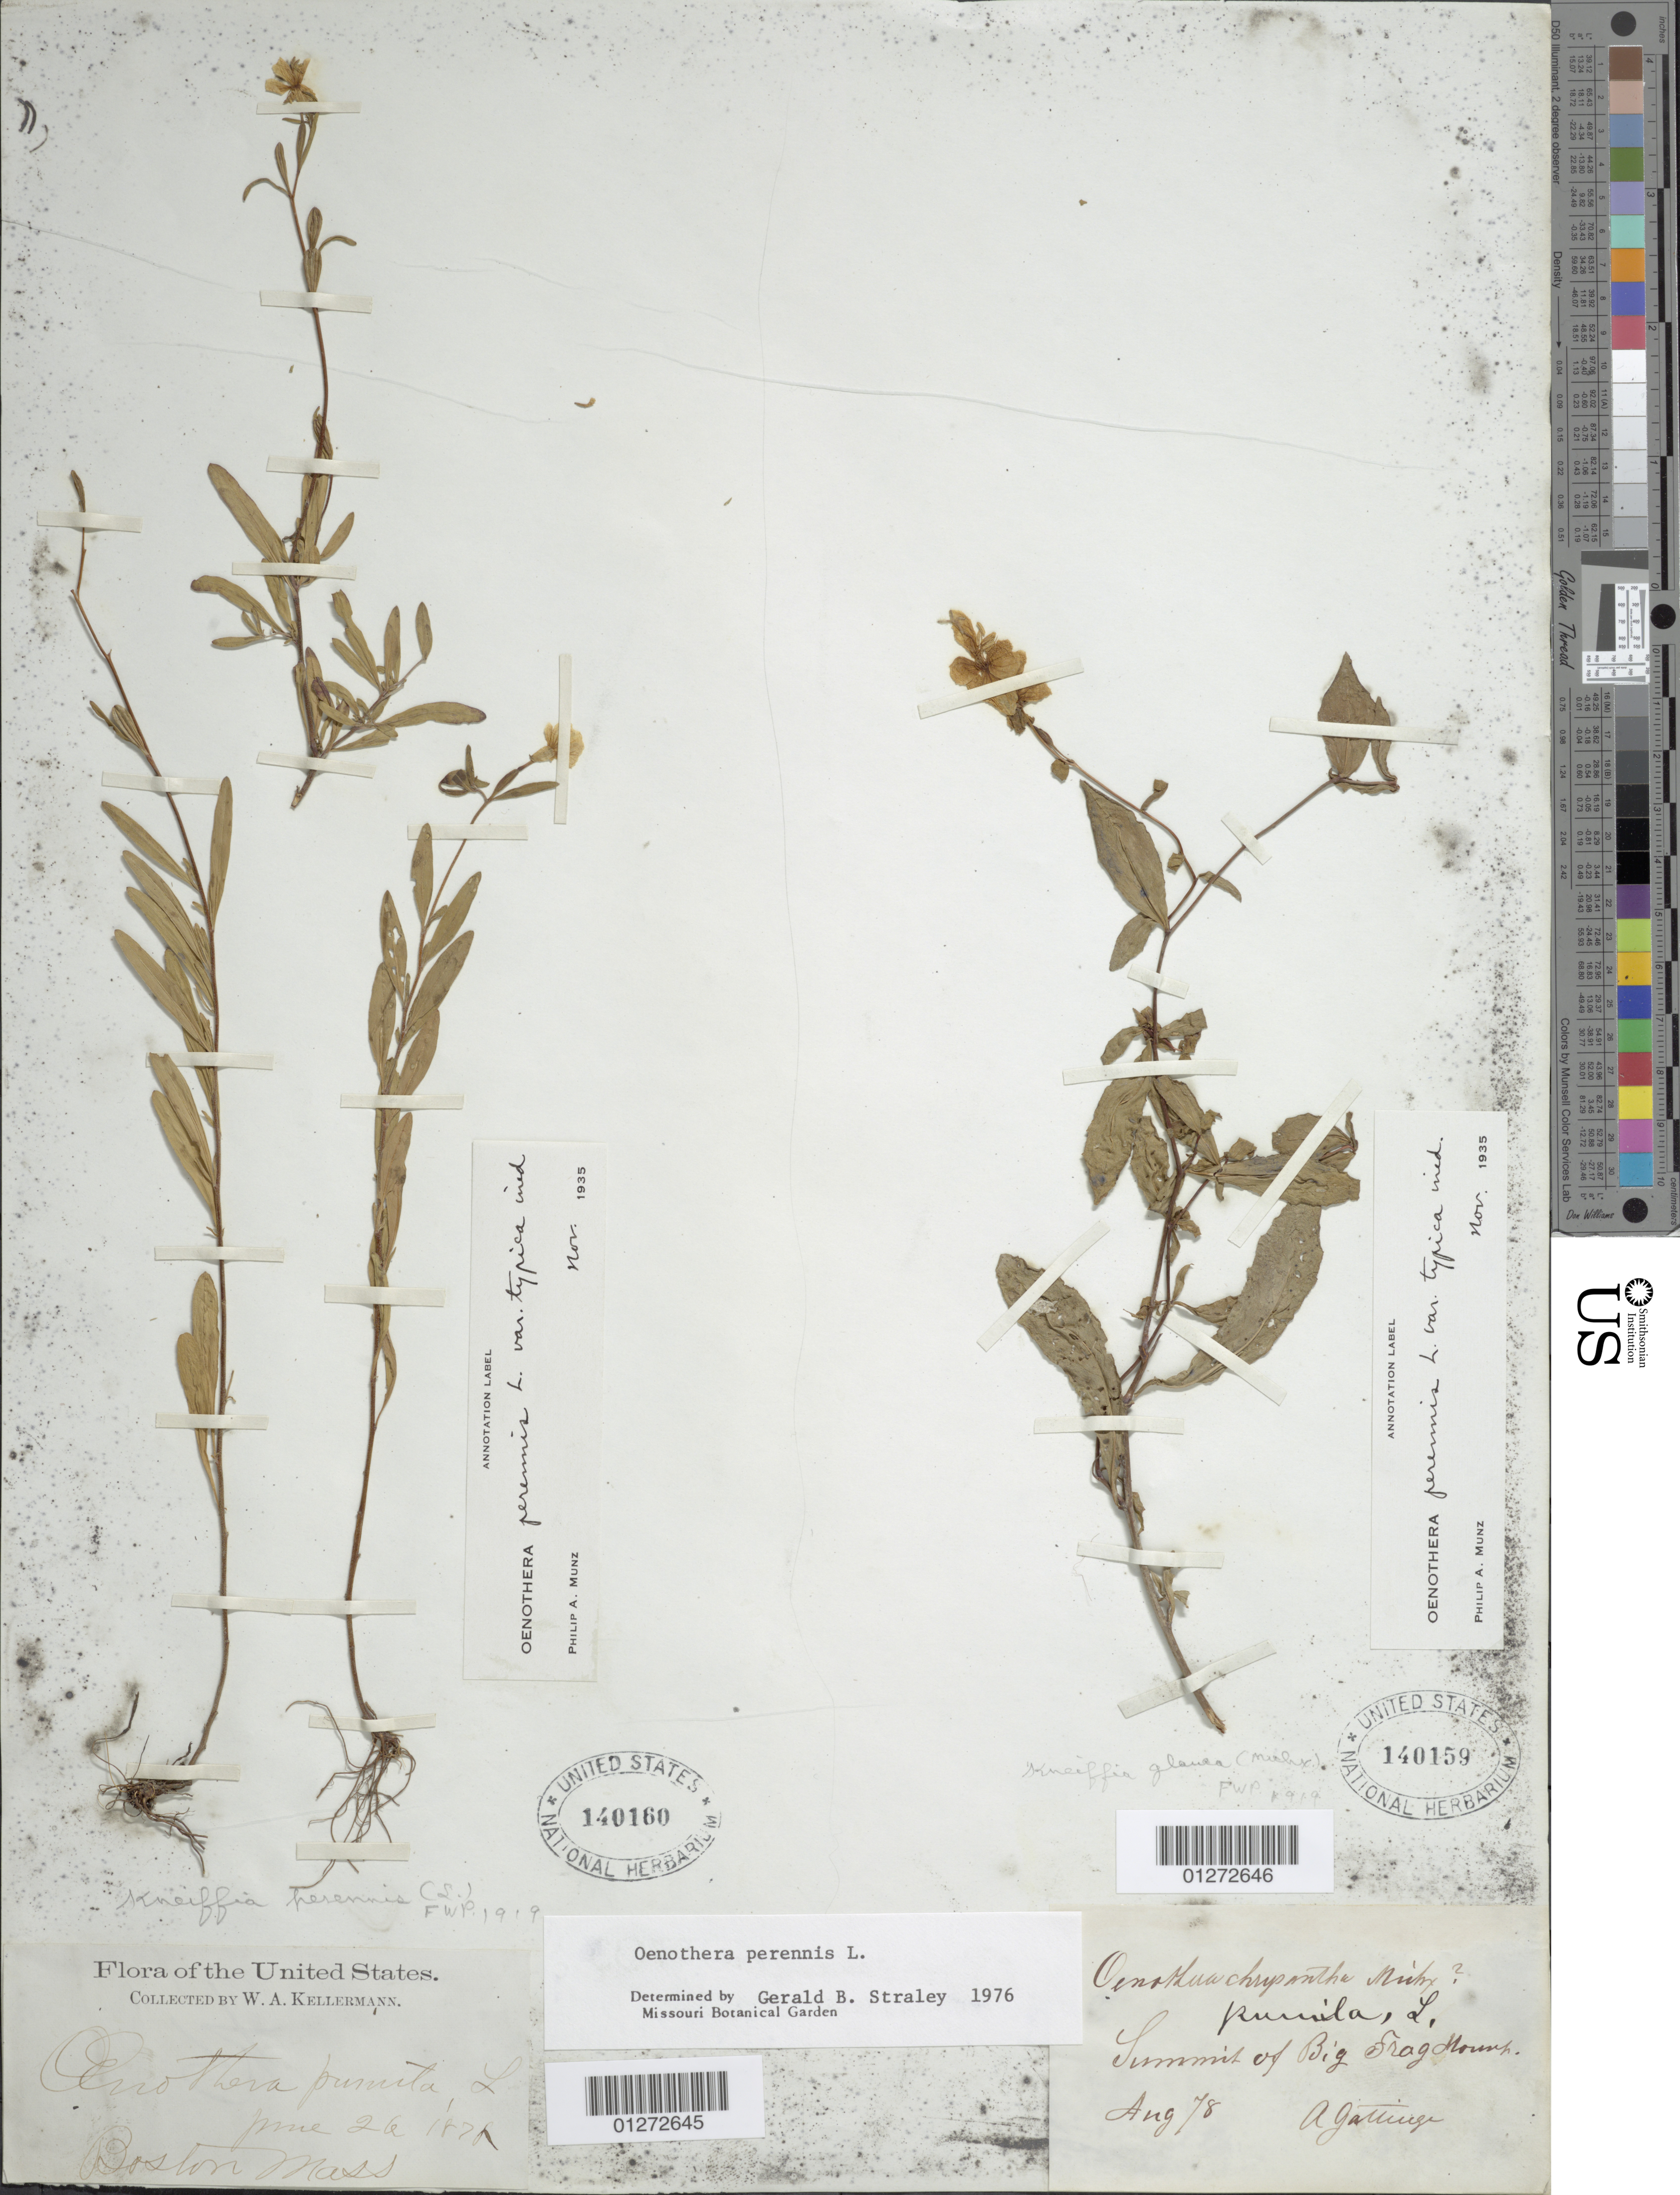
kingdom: Plantae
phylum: Tracheophyta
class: Magnoliopsida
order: Myrtales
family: Onagraceae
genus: Oenothera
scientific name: Oenothera perennis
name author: L.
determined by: Straley, G. B.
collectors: W. A. Kellermann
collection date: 1878-06-26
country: United States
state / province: Massachusetts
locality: Boston.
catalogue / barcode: US 140160